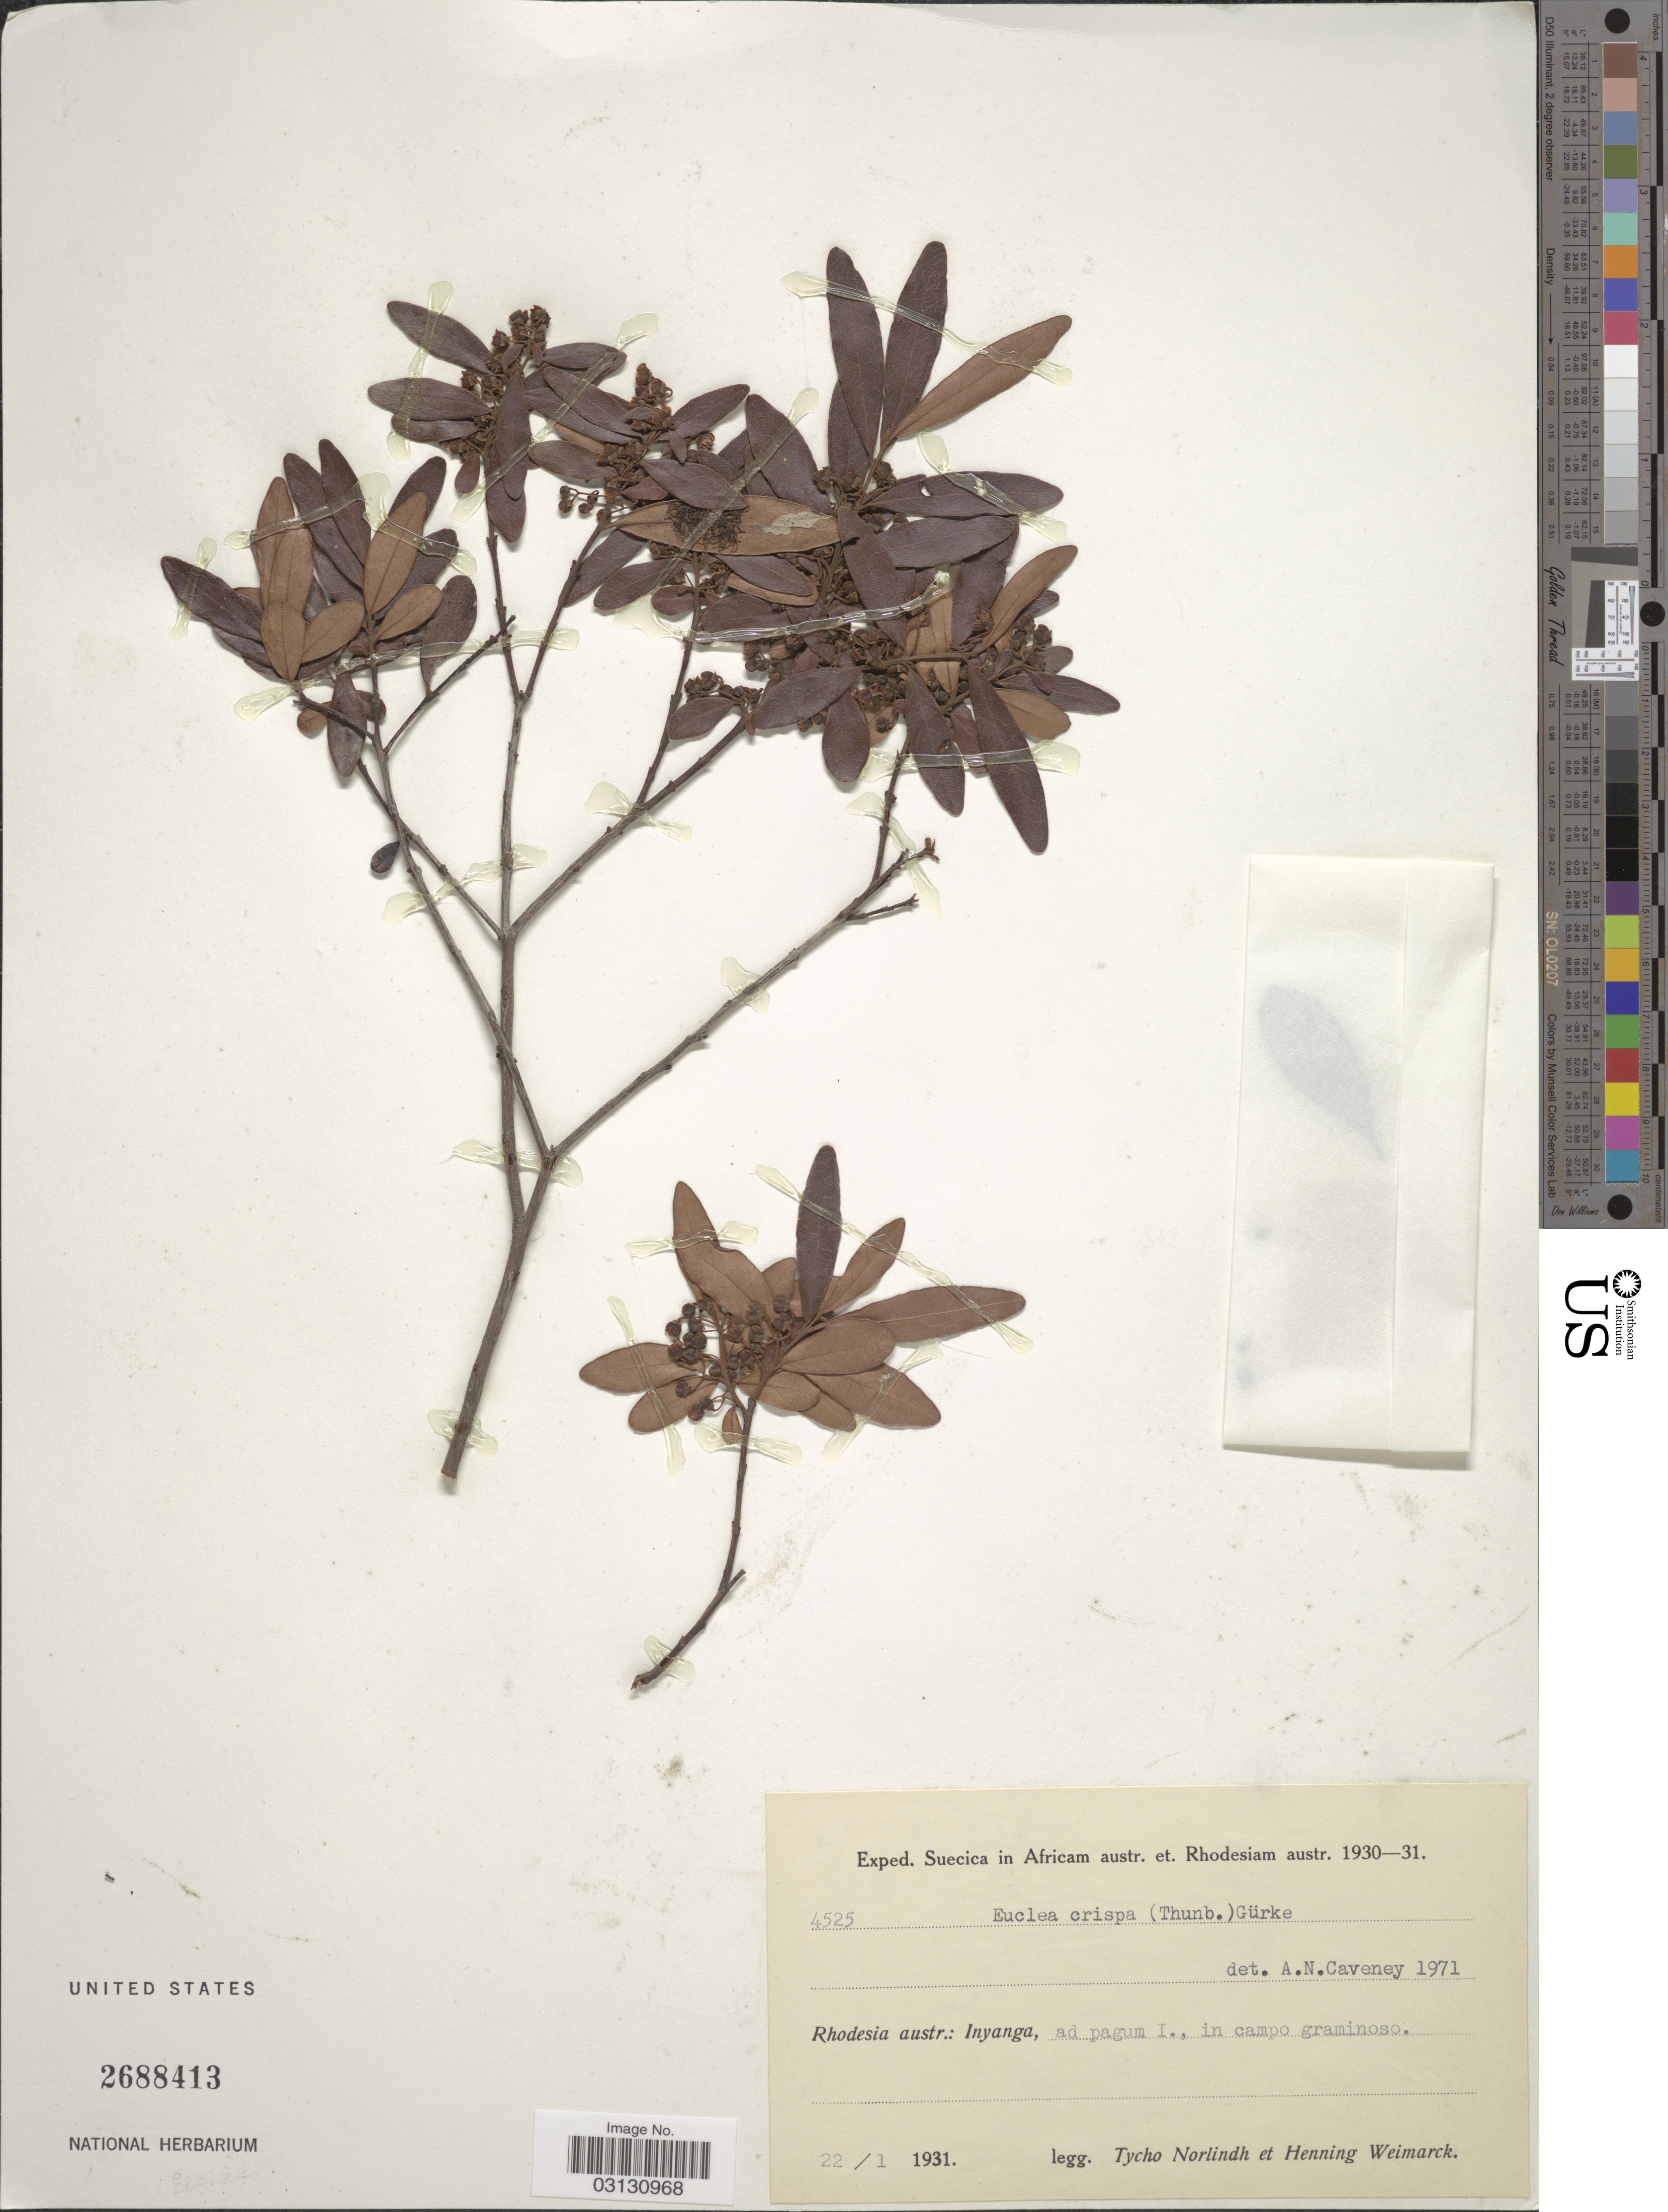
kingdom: Plantae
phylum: Tracheophyta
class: Magnoliopsida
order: Ericales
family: Ebenaceae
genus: Euclea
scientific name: Euclea crispa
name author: (Thunb.) Gürke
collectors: N. T. Norlindh & H. Weimarck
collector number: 4525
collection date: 1931-01-22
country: Zimbabwe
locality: Rhodesia austr.: Inyanga, ad pagum I., in campo graminoso.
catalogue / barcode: US 2688413